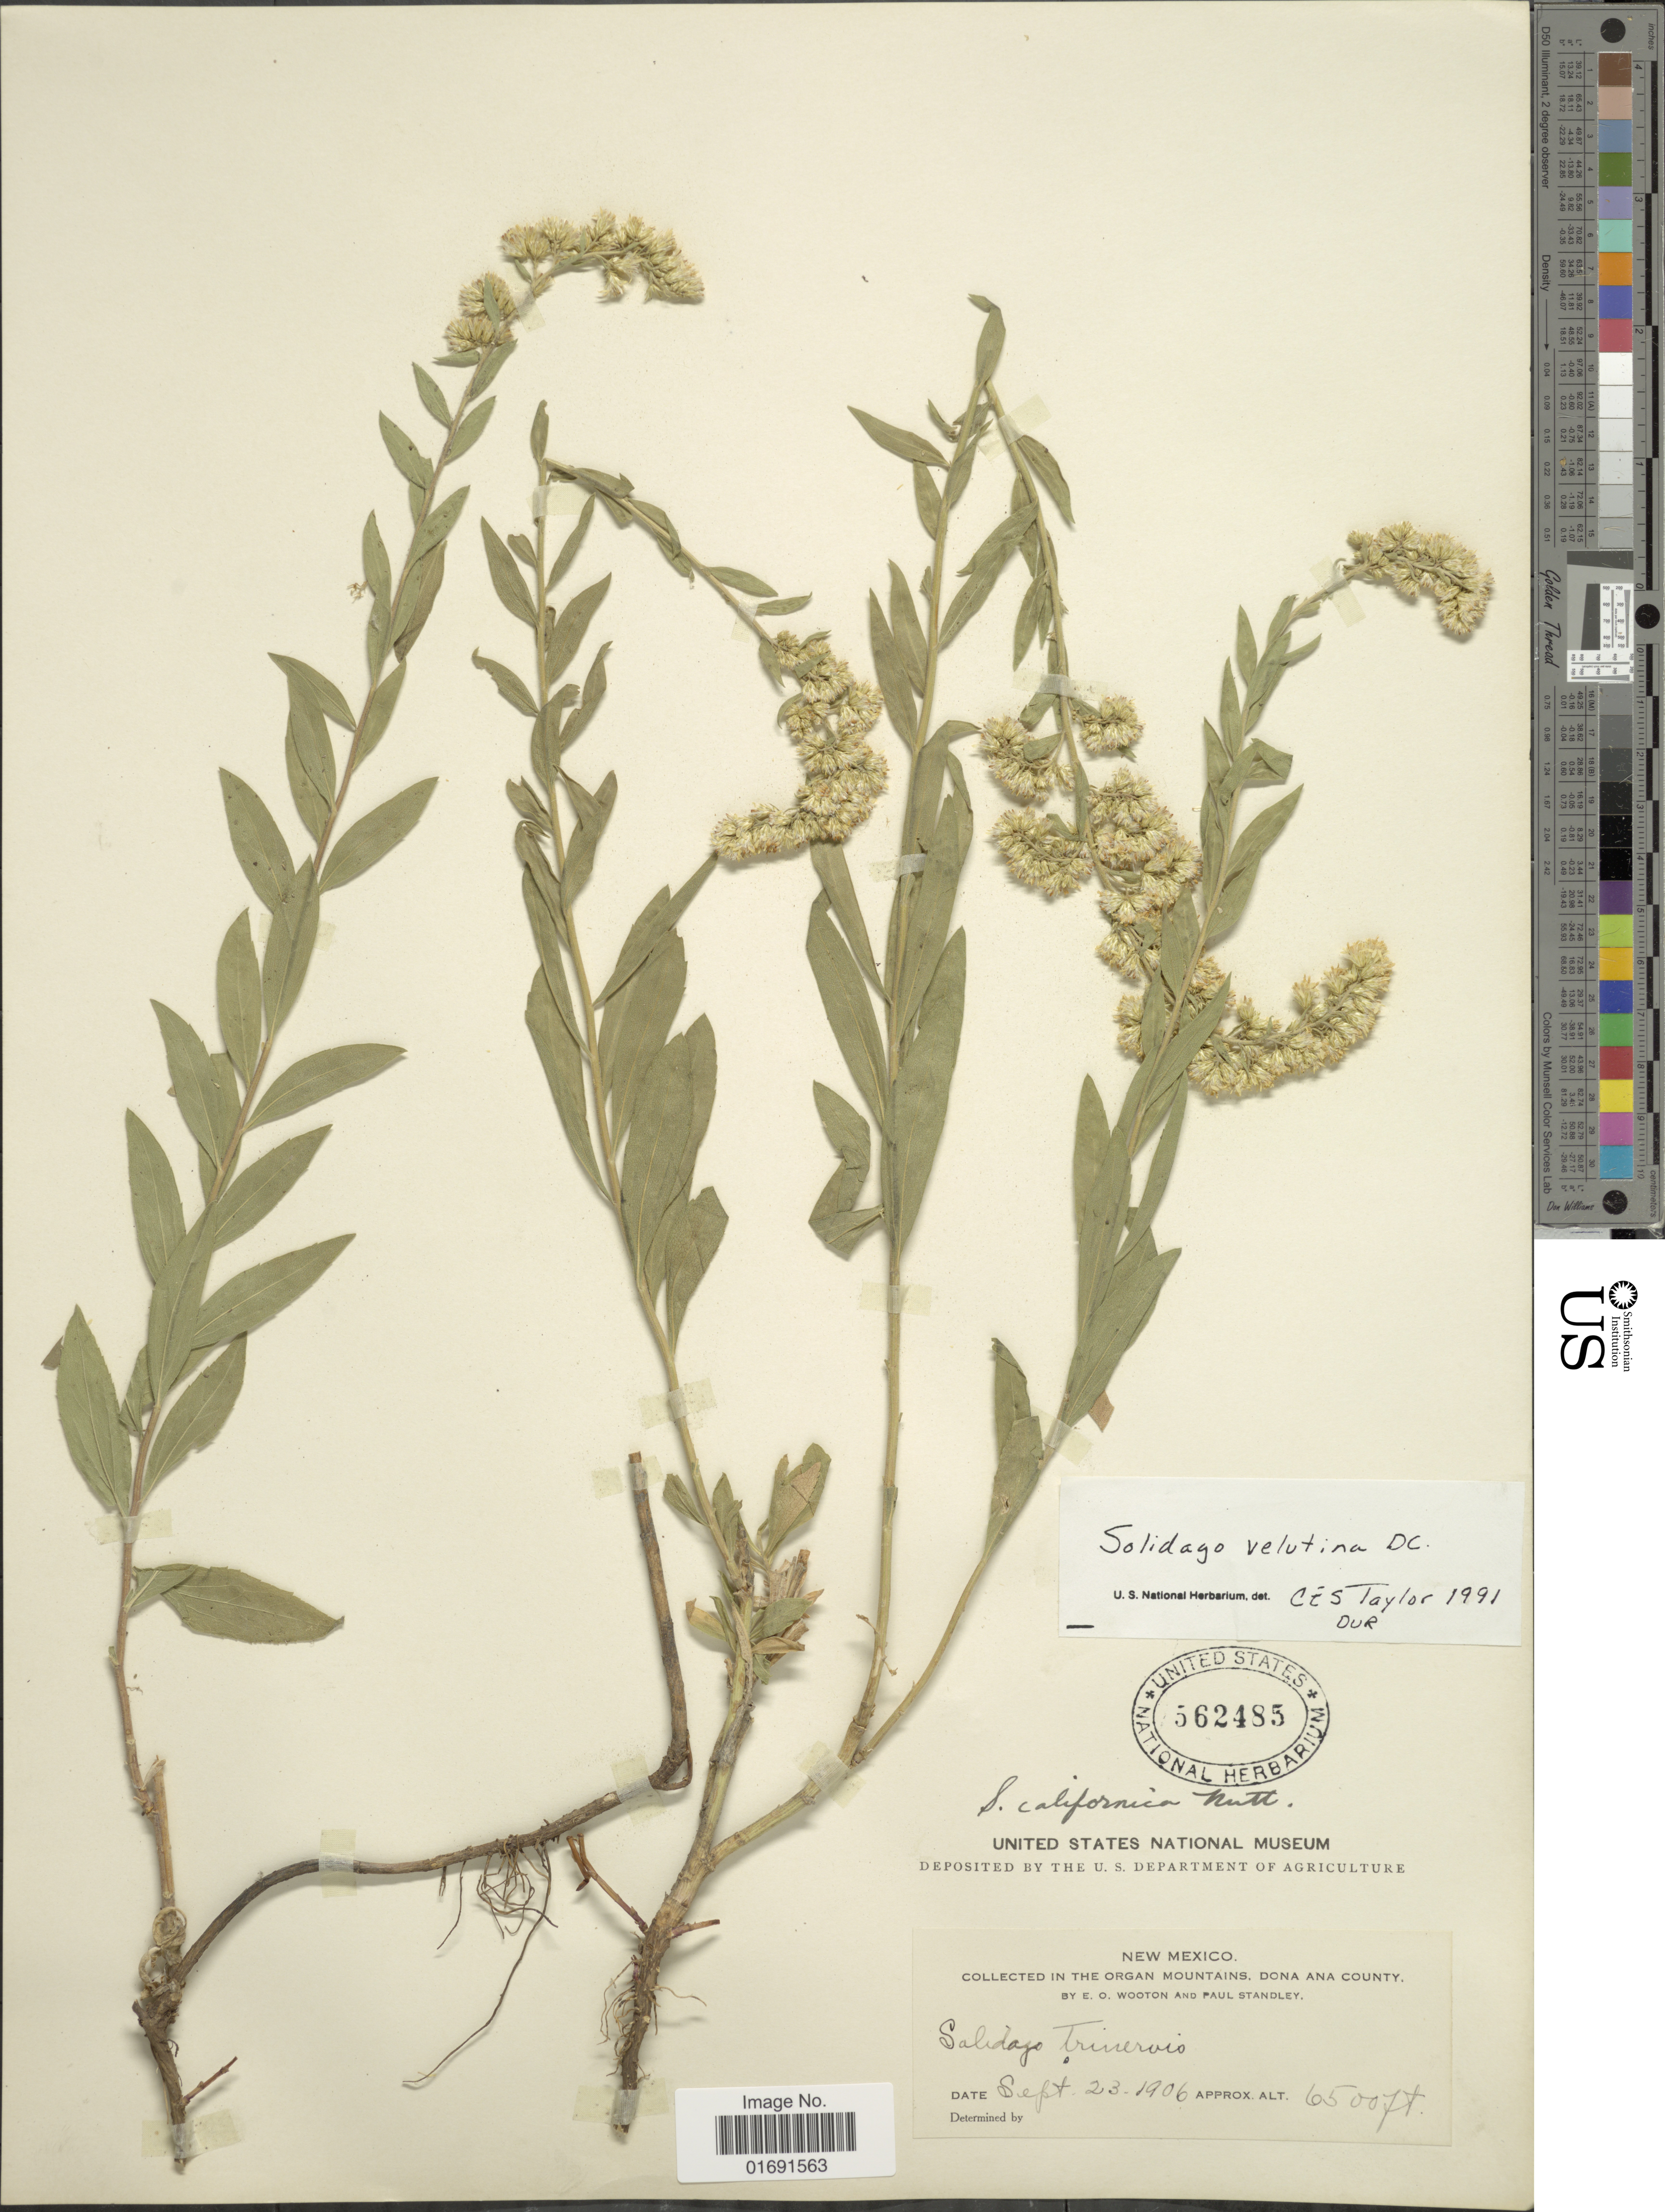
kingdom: Plantae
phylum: Tracheophyta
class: Magnoliopsida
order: Asterales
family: Asteraceae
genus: Solidago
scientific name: Solidago velutina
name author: DC.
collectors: E. O. Wooton & P. C. Standley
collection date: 1906-09-23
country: United States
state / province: New Mexico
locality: Organ Mountains, Dona Ana County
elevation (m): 1981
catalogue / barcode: US 562485